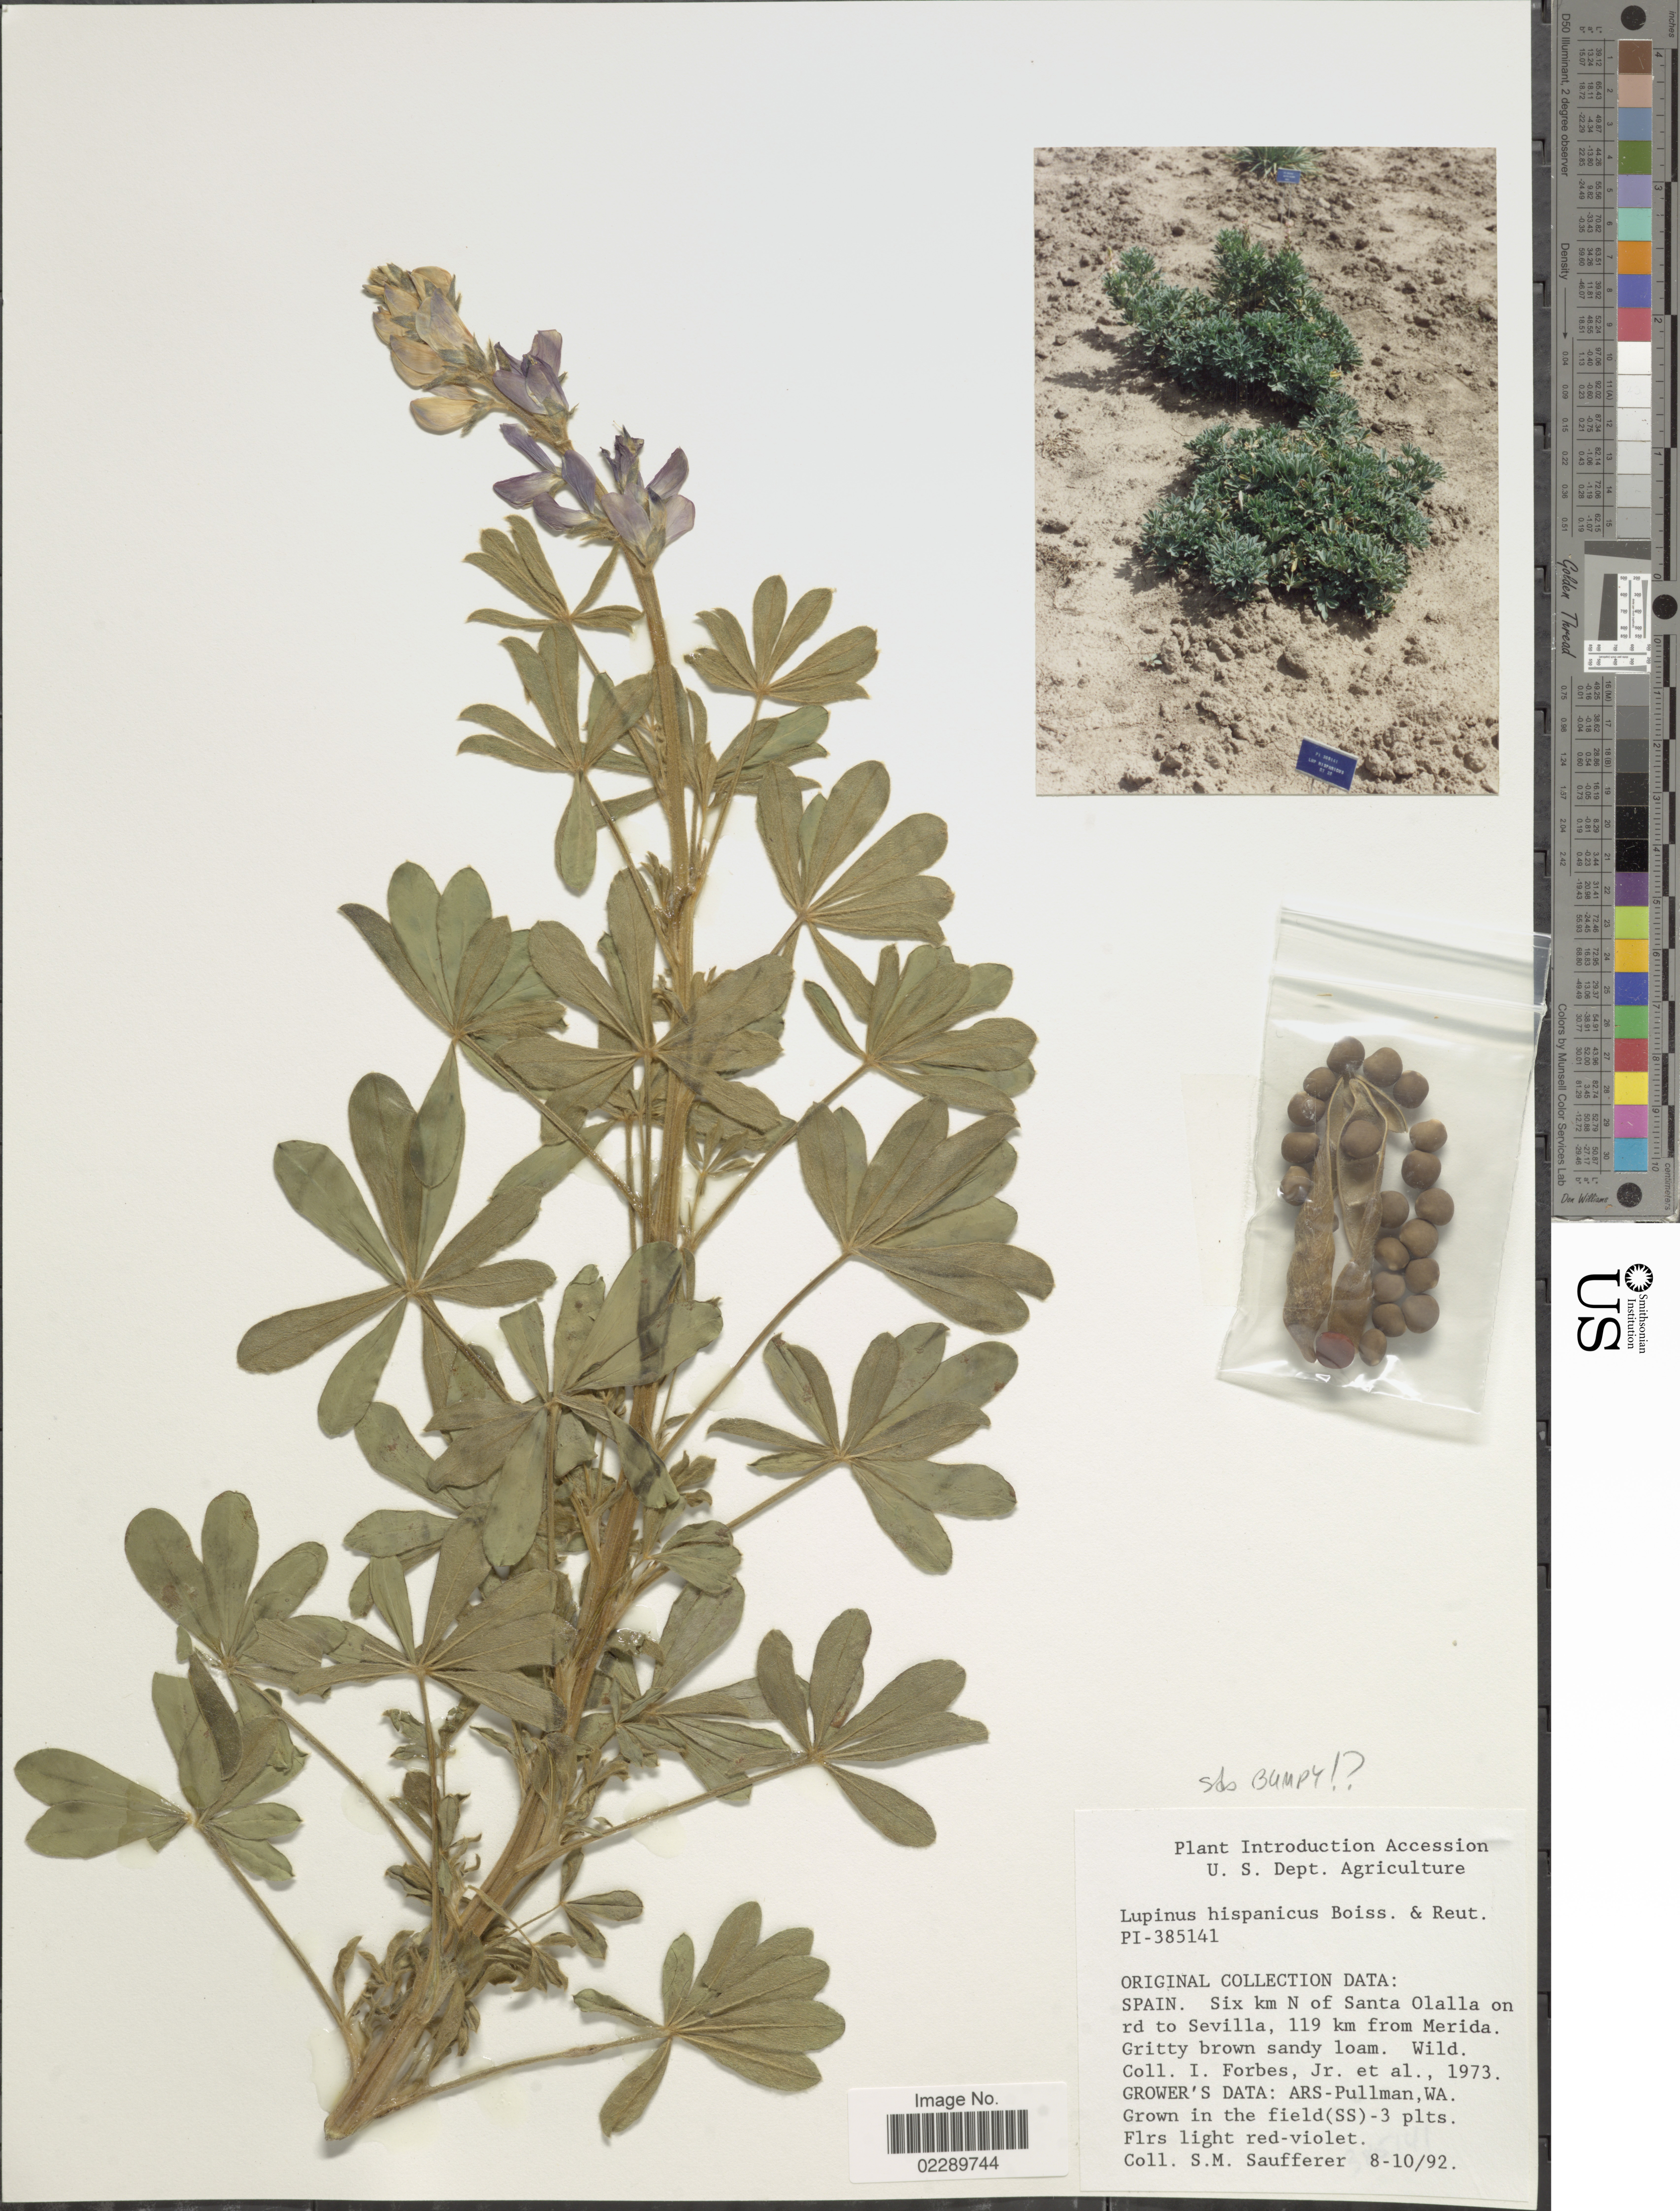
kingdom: Plantae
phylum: Tracheophyta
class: Magnoliopsida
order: Fabales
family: Fabaceae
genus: Lupinus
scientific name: Lupinus hispanicus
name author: Boiss. & Reut.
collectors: S. Saufferer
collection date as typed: Transcribed d/m/y: 8/10/92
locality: Grown in the field (SS)